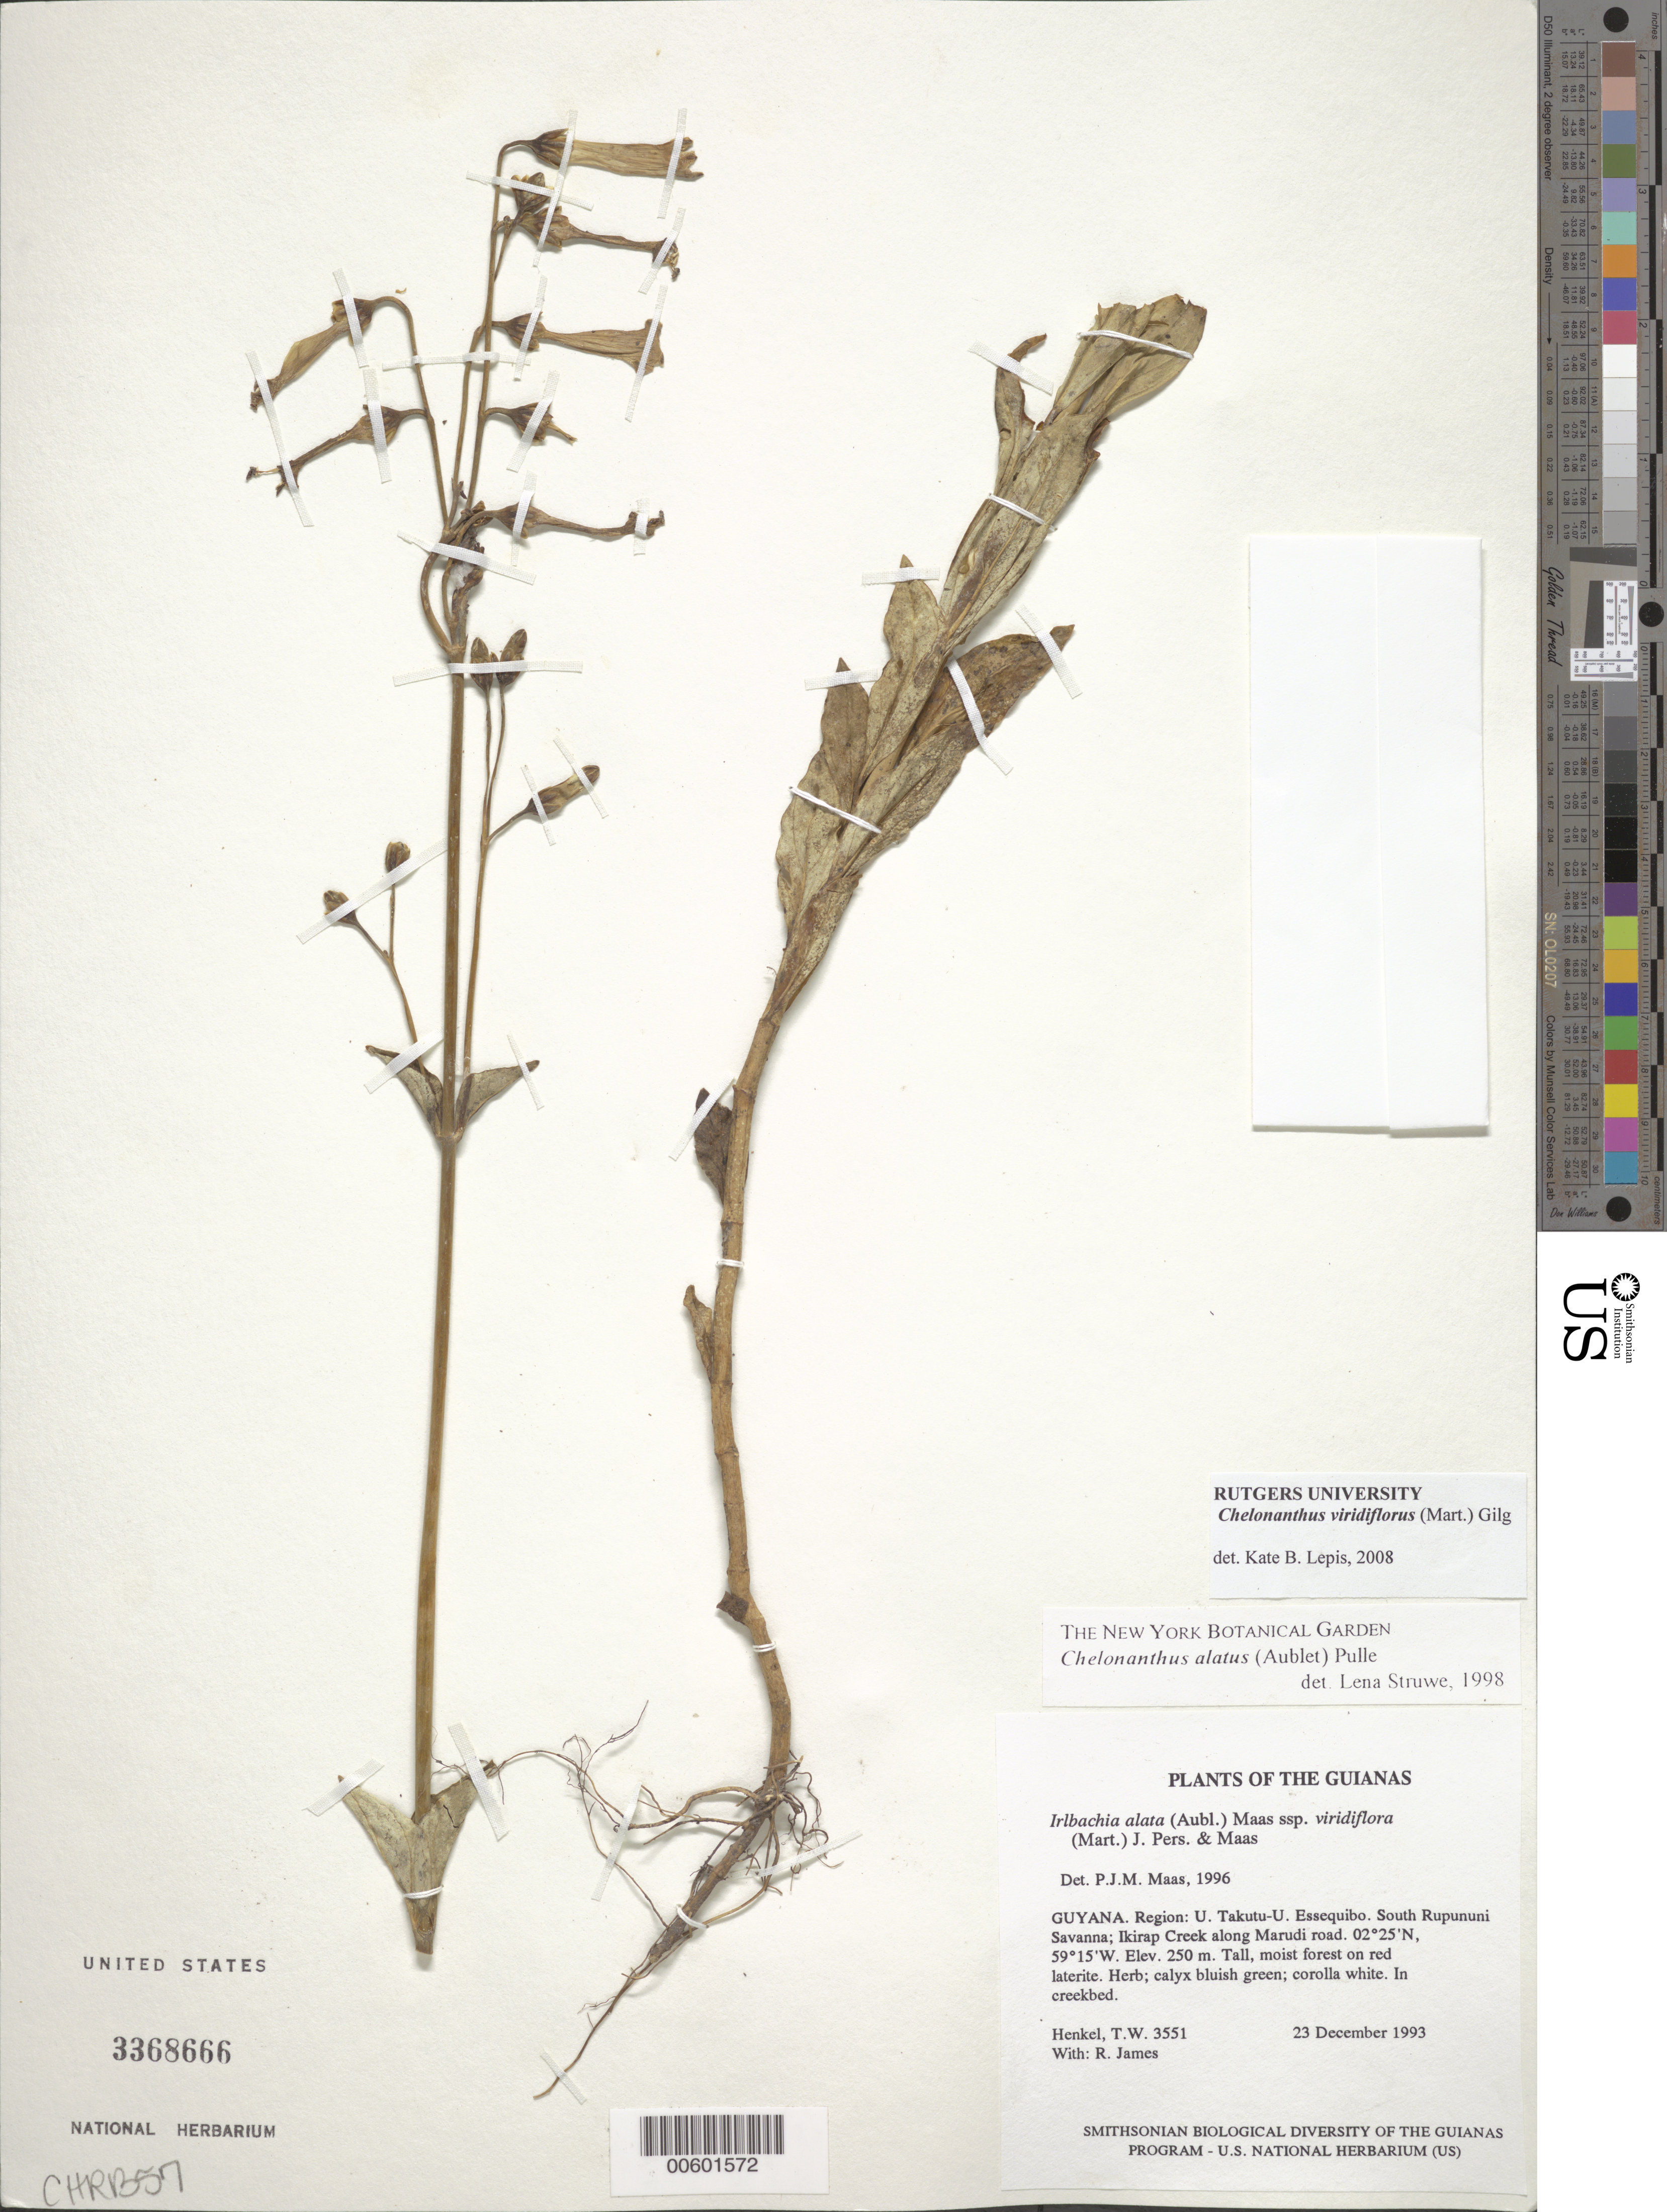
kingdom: Plantae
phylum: Tracheophyta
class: Magnoliopsida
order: Gentianales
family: Gentianaceae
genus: Chelonanthus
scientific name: Chelonanthus viridiflorus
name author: (Mart.) Gilg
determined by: Lepis, Kate B.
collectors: T. Henkel & R. James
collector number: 3551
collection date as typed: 23 December 1993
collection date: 1993-12-23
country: Guyana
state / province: U. Takutu-U. Essequibo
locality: South Rupununi Savanna; Ikirap Creek along Marudi road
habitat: Tall, moist forest on red laterite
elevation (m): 250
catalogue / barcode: US 3368666